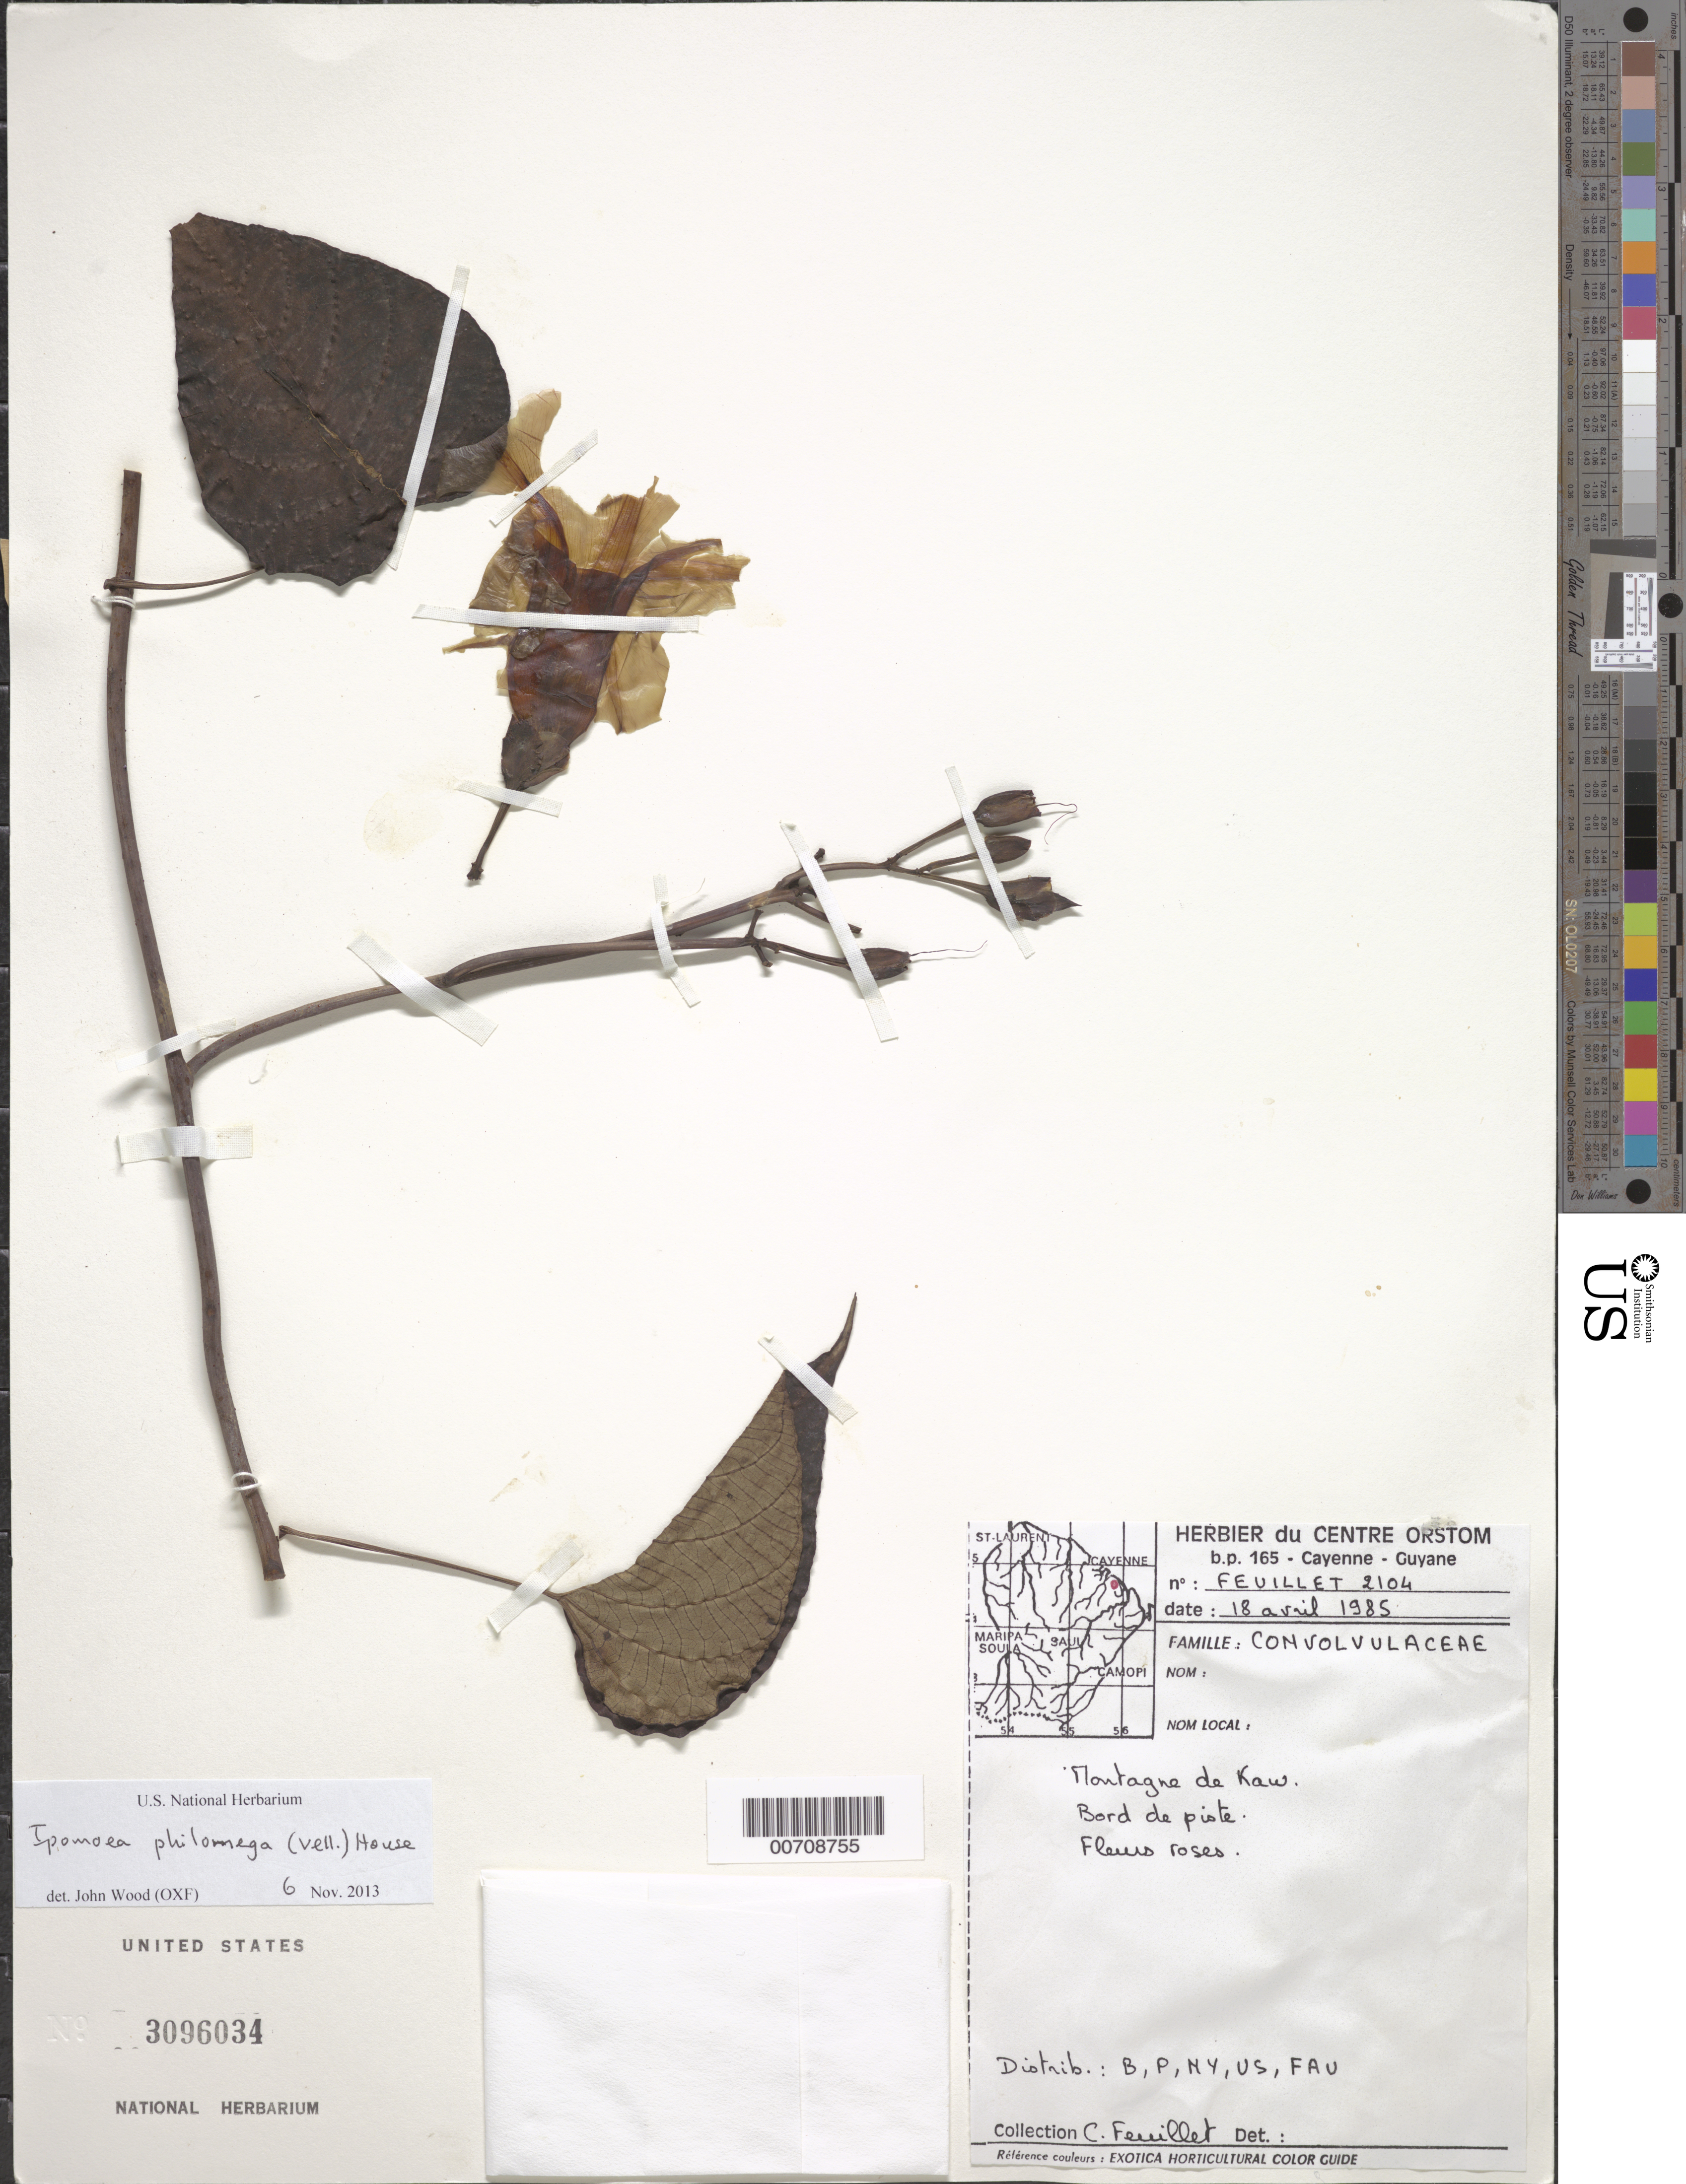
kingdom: Plantae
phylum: Tracheophyta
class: Magnoliopsida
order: Solanales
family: Convolvulaceae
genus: Ipomoea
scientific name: Ipomoea philomega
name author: (Vell.) House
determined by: Wood, J.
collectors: C. Feuillet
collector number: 2104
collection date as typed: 18-Apr-85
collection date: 1985-04-18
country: French Guiana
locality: Montagne de Kaw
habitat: Trail's edge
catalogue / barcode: US 3096034